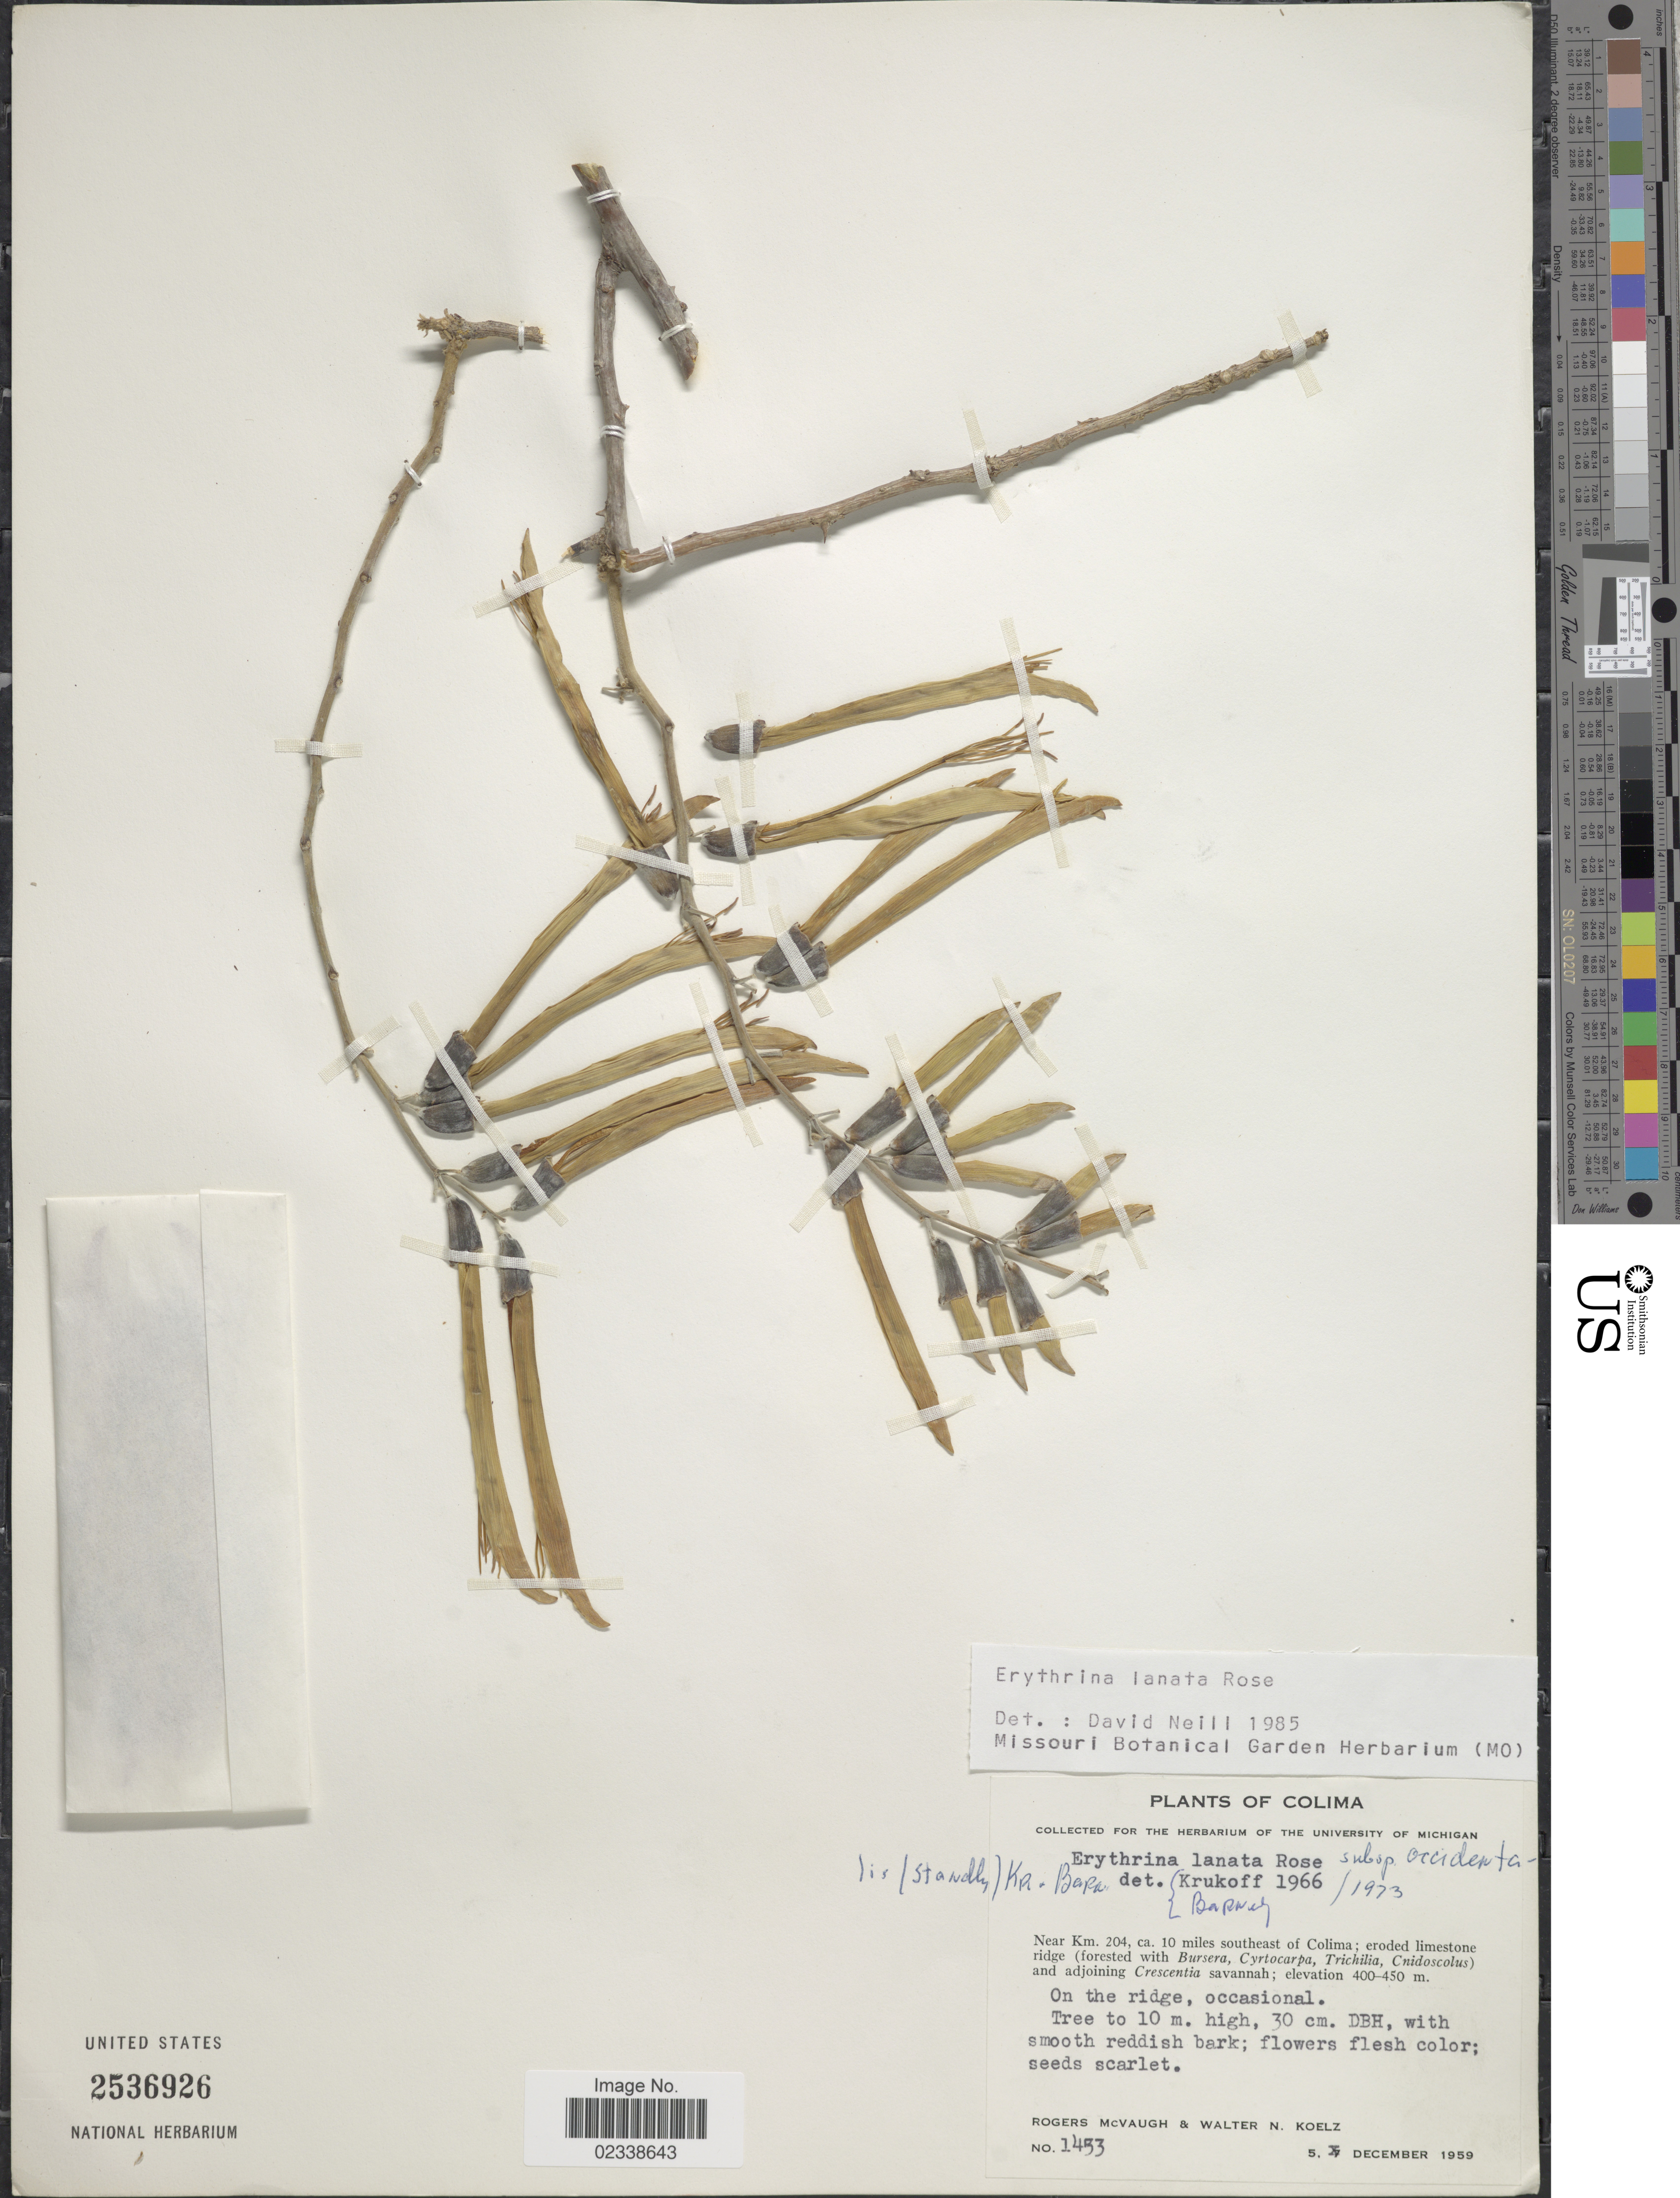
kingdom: Plantae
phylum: Tracheophyta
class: Magnoliopsida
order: Fabales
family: Fabaceae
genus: Erythrina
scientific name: Erythrina lanata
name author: Rose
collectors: R. McVaugh & W. N. Koelz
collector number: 1453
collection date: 1959-12-05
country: Mexico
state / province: Colima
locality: Near Km. 204, ca. 10 miles southeast of Colima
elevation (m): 400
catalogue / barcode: US 2536926